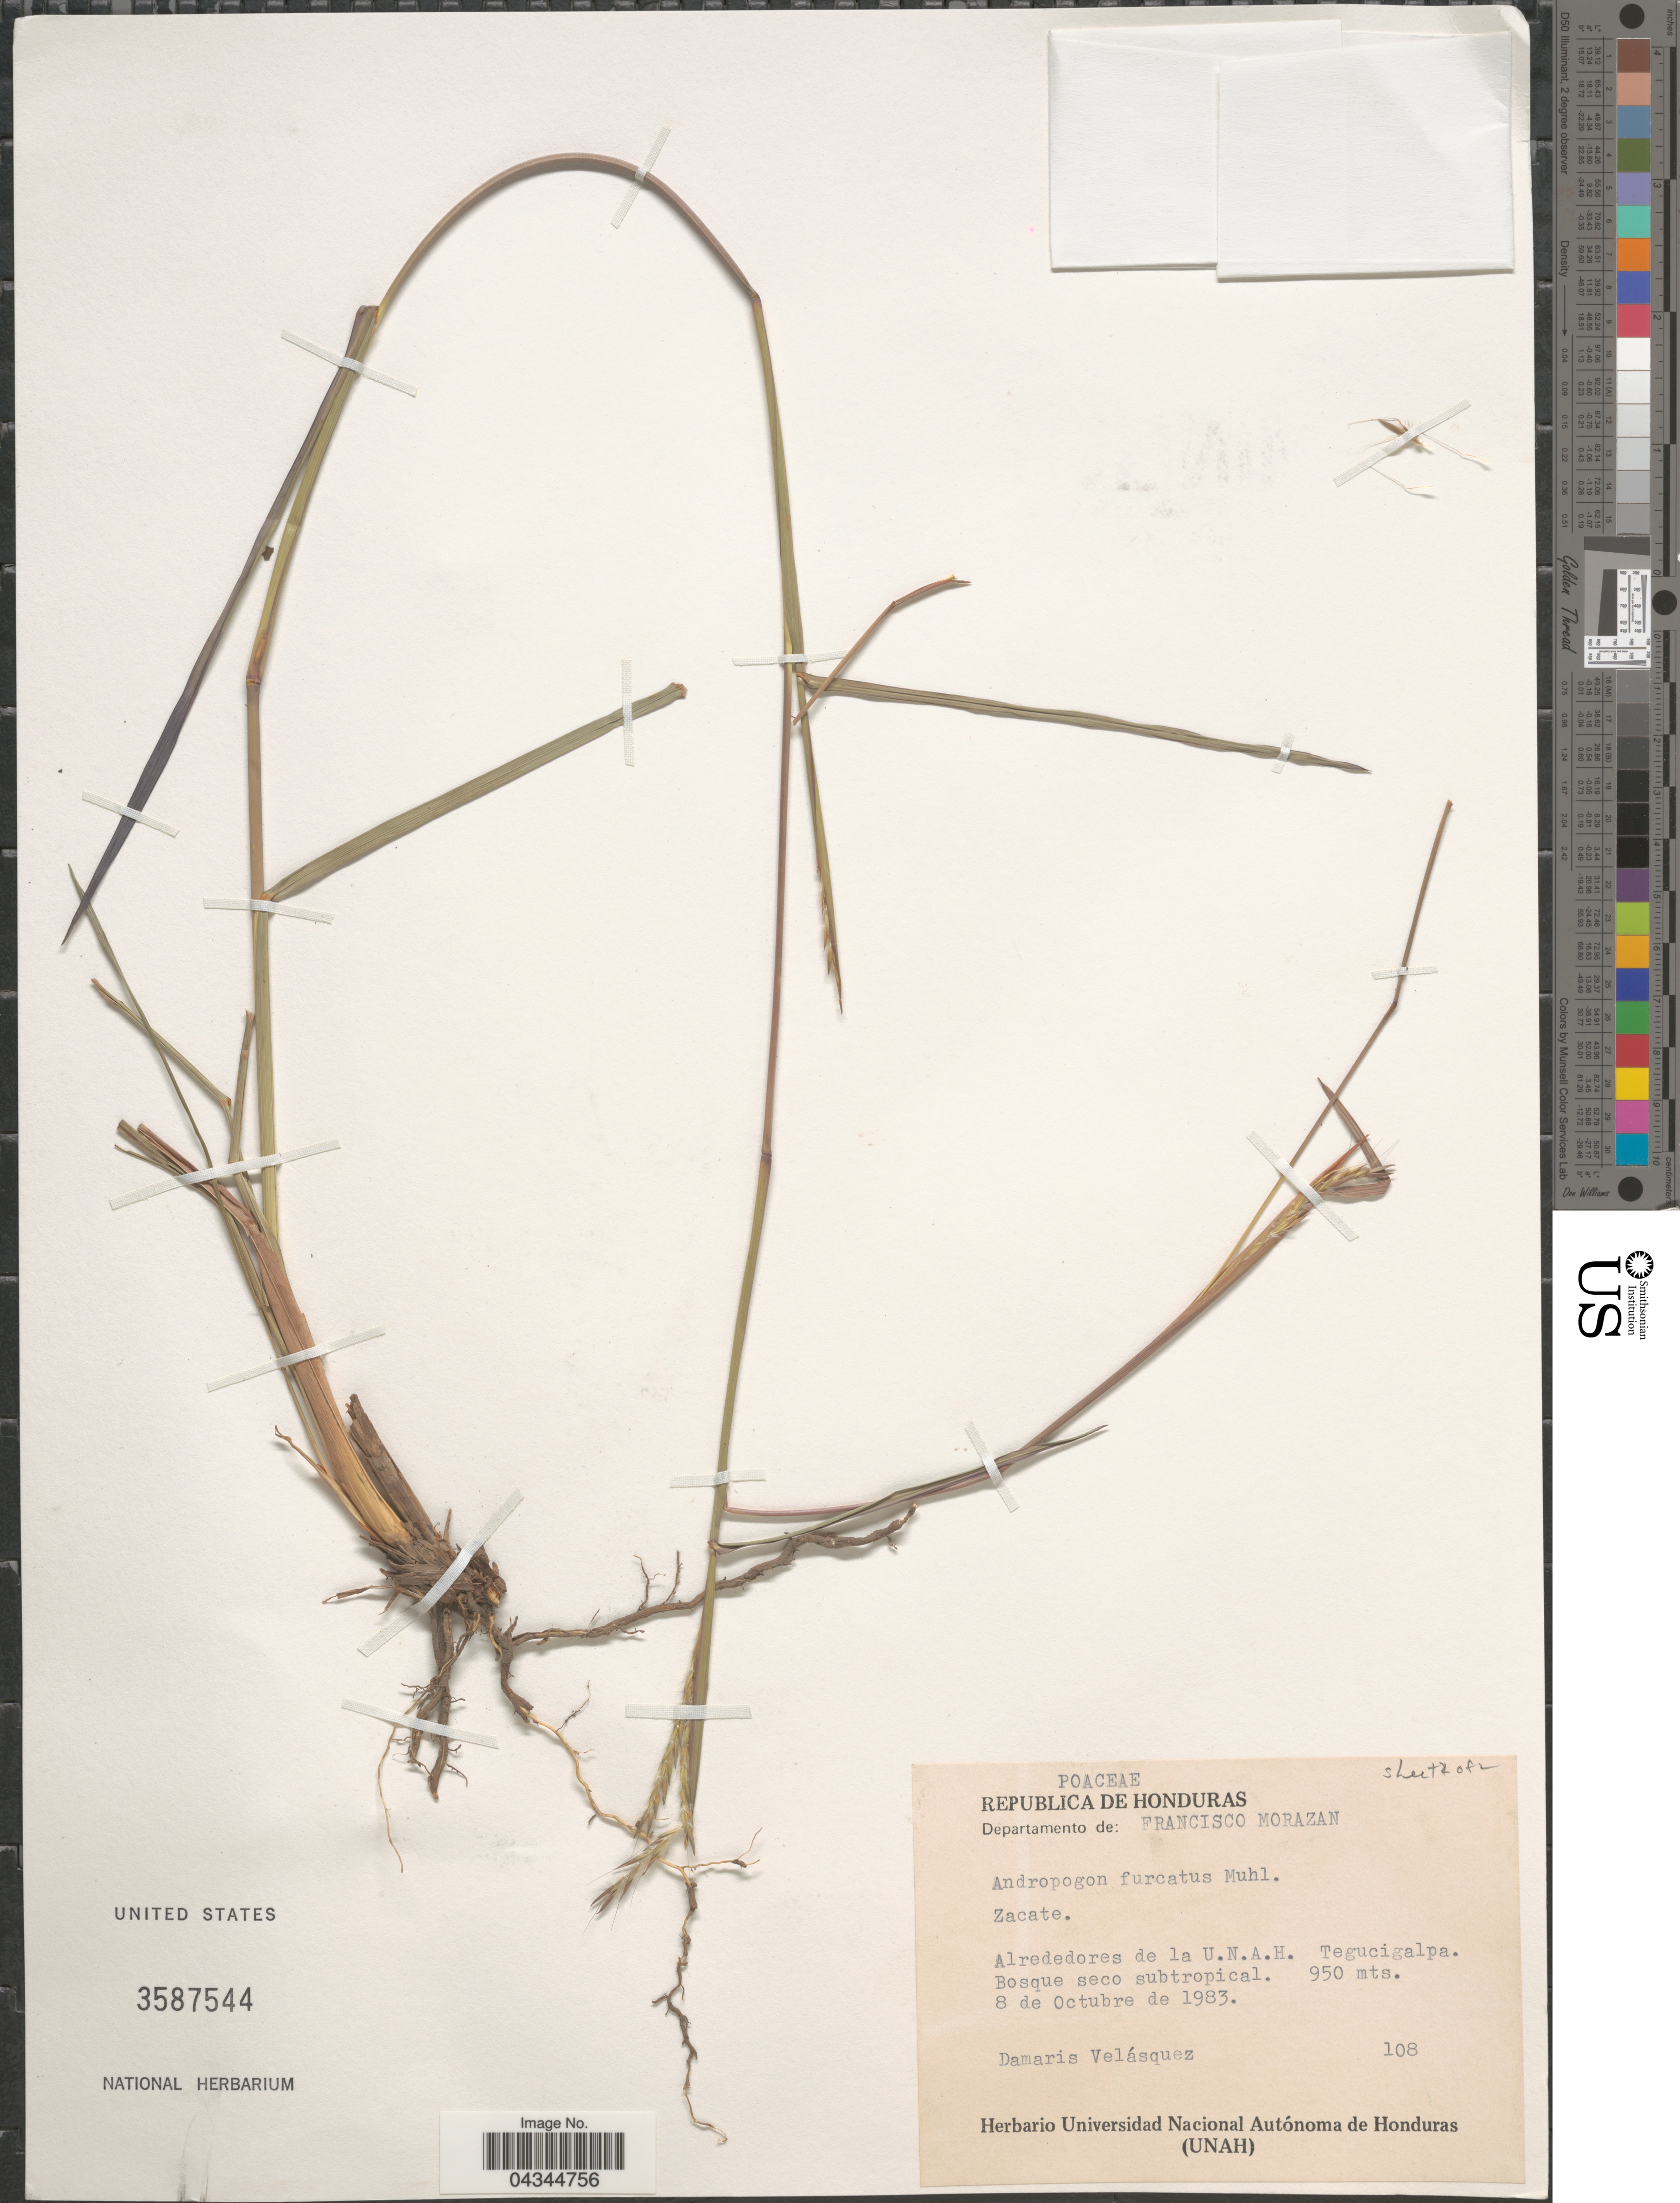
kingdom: Plantae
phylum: Tracheophyta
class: Liliopsida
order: Poales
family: Poaceae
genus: Andropogon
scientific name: Andropogon gerardii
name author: Vitman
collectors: D. Velásquez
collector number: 108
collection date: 1983-10-08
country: Honduras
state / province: Fco. Morazán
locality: Republica de Honduras. Departamento de: Francisco Morazan. Alrededores de la U.N.A.H. Tegucigalpa.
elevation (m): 950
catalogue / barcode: US 3587544